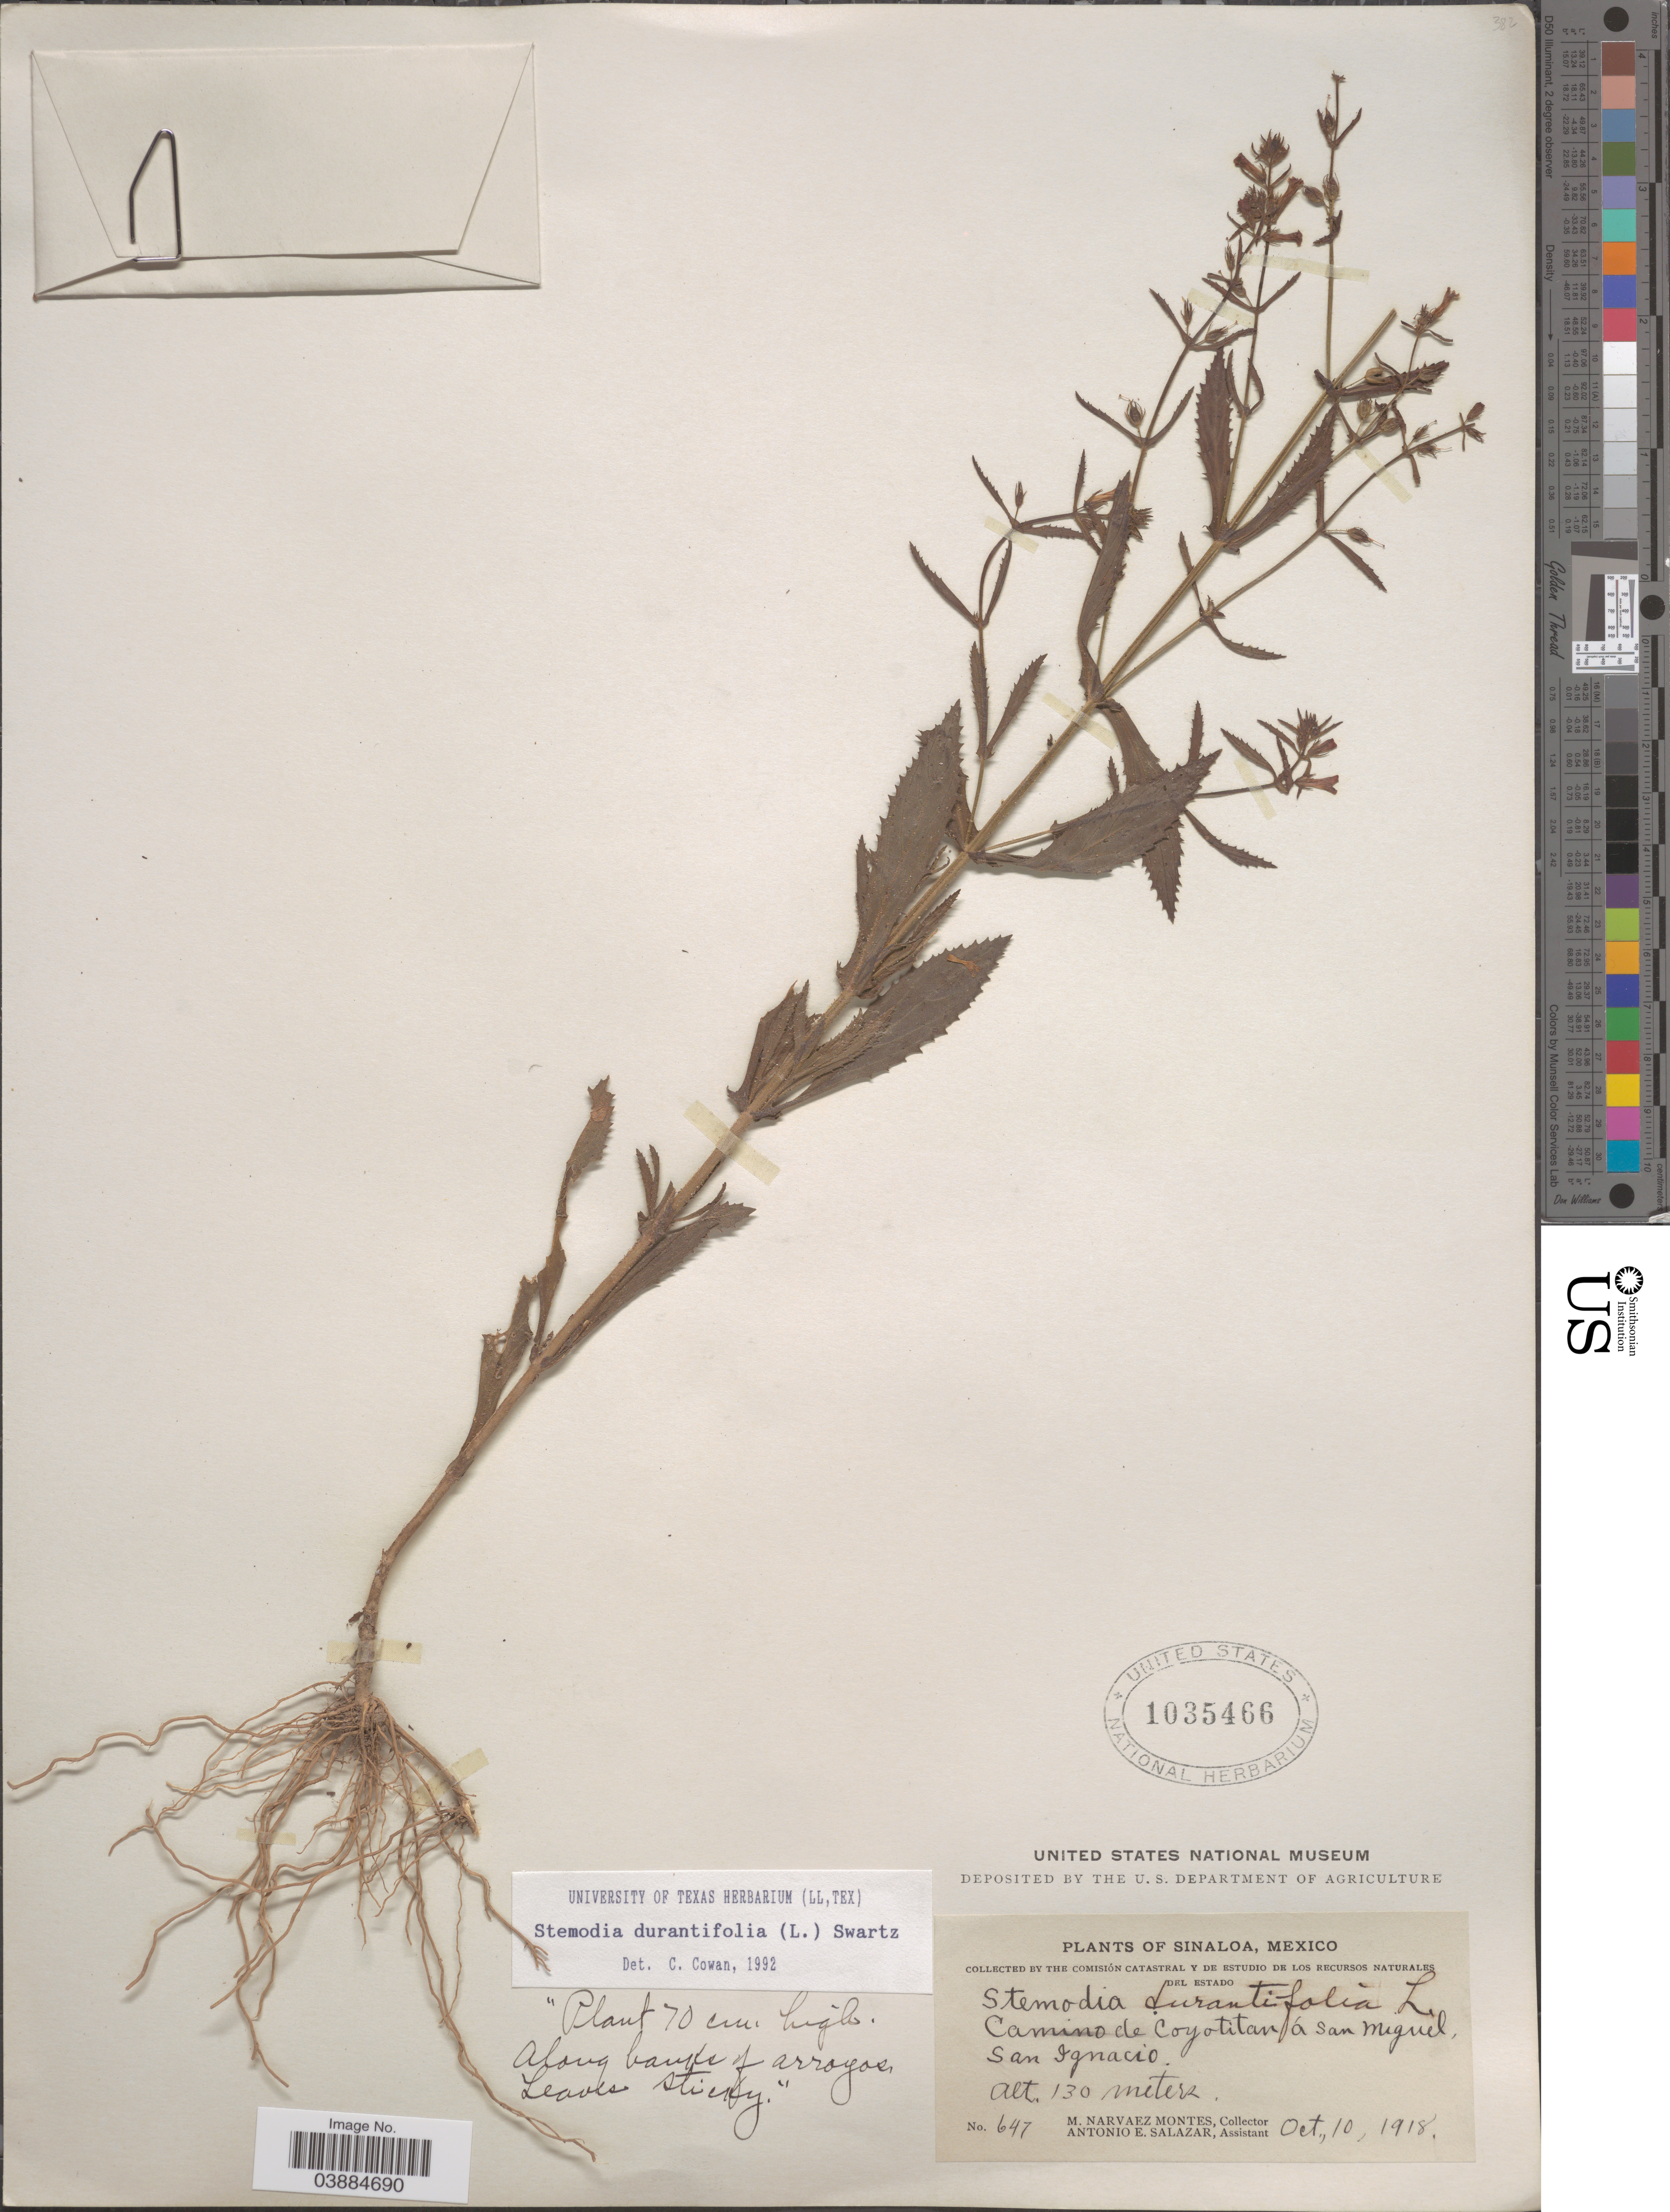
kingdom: Plantae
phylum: Tracheophyta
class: Magnoliopsida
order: Lamiales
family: Plantaginaceae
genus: Stemodia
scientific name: Stemodia durantifolia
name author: (L.) Sw.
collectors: M. Narvaez-Montes & A. E. Salazar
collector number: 647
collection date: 1918-10-10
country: Mexico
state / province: Sinaloa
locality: Camino de Coyotitan á San Miguel, San Ignacio.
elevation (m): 130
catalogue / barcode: US 1035466